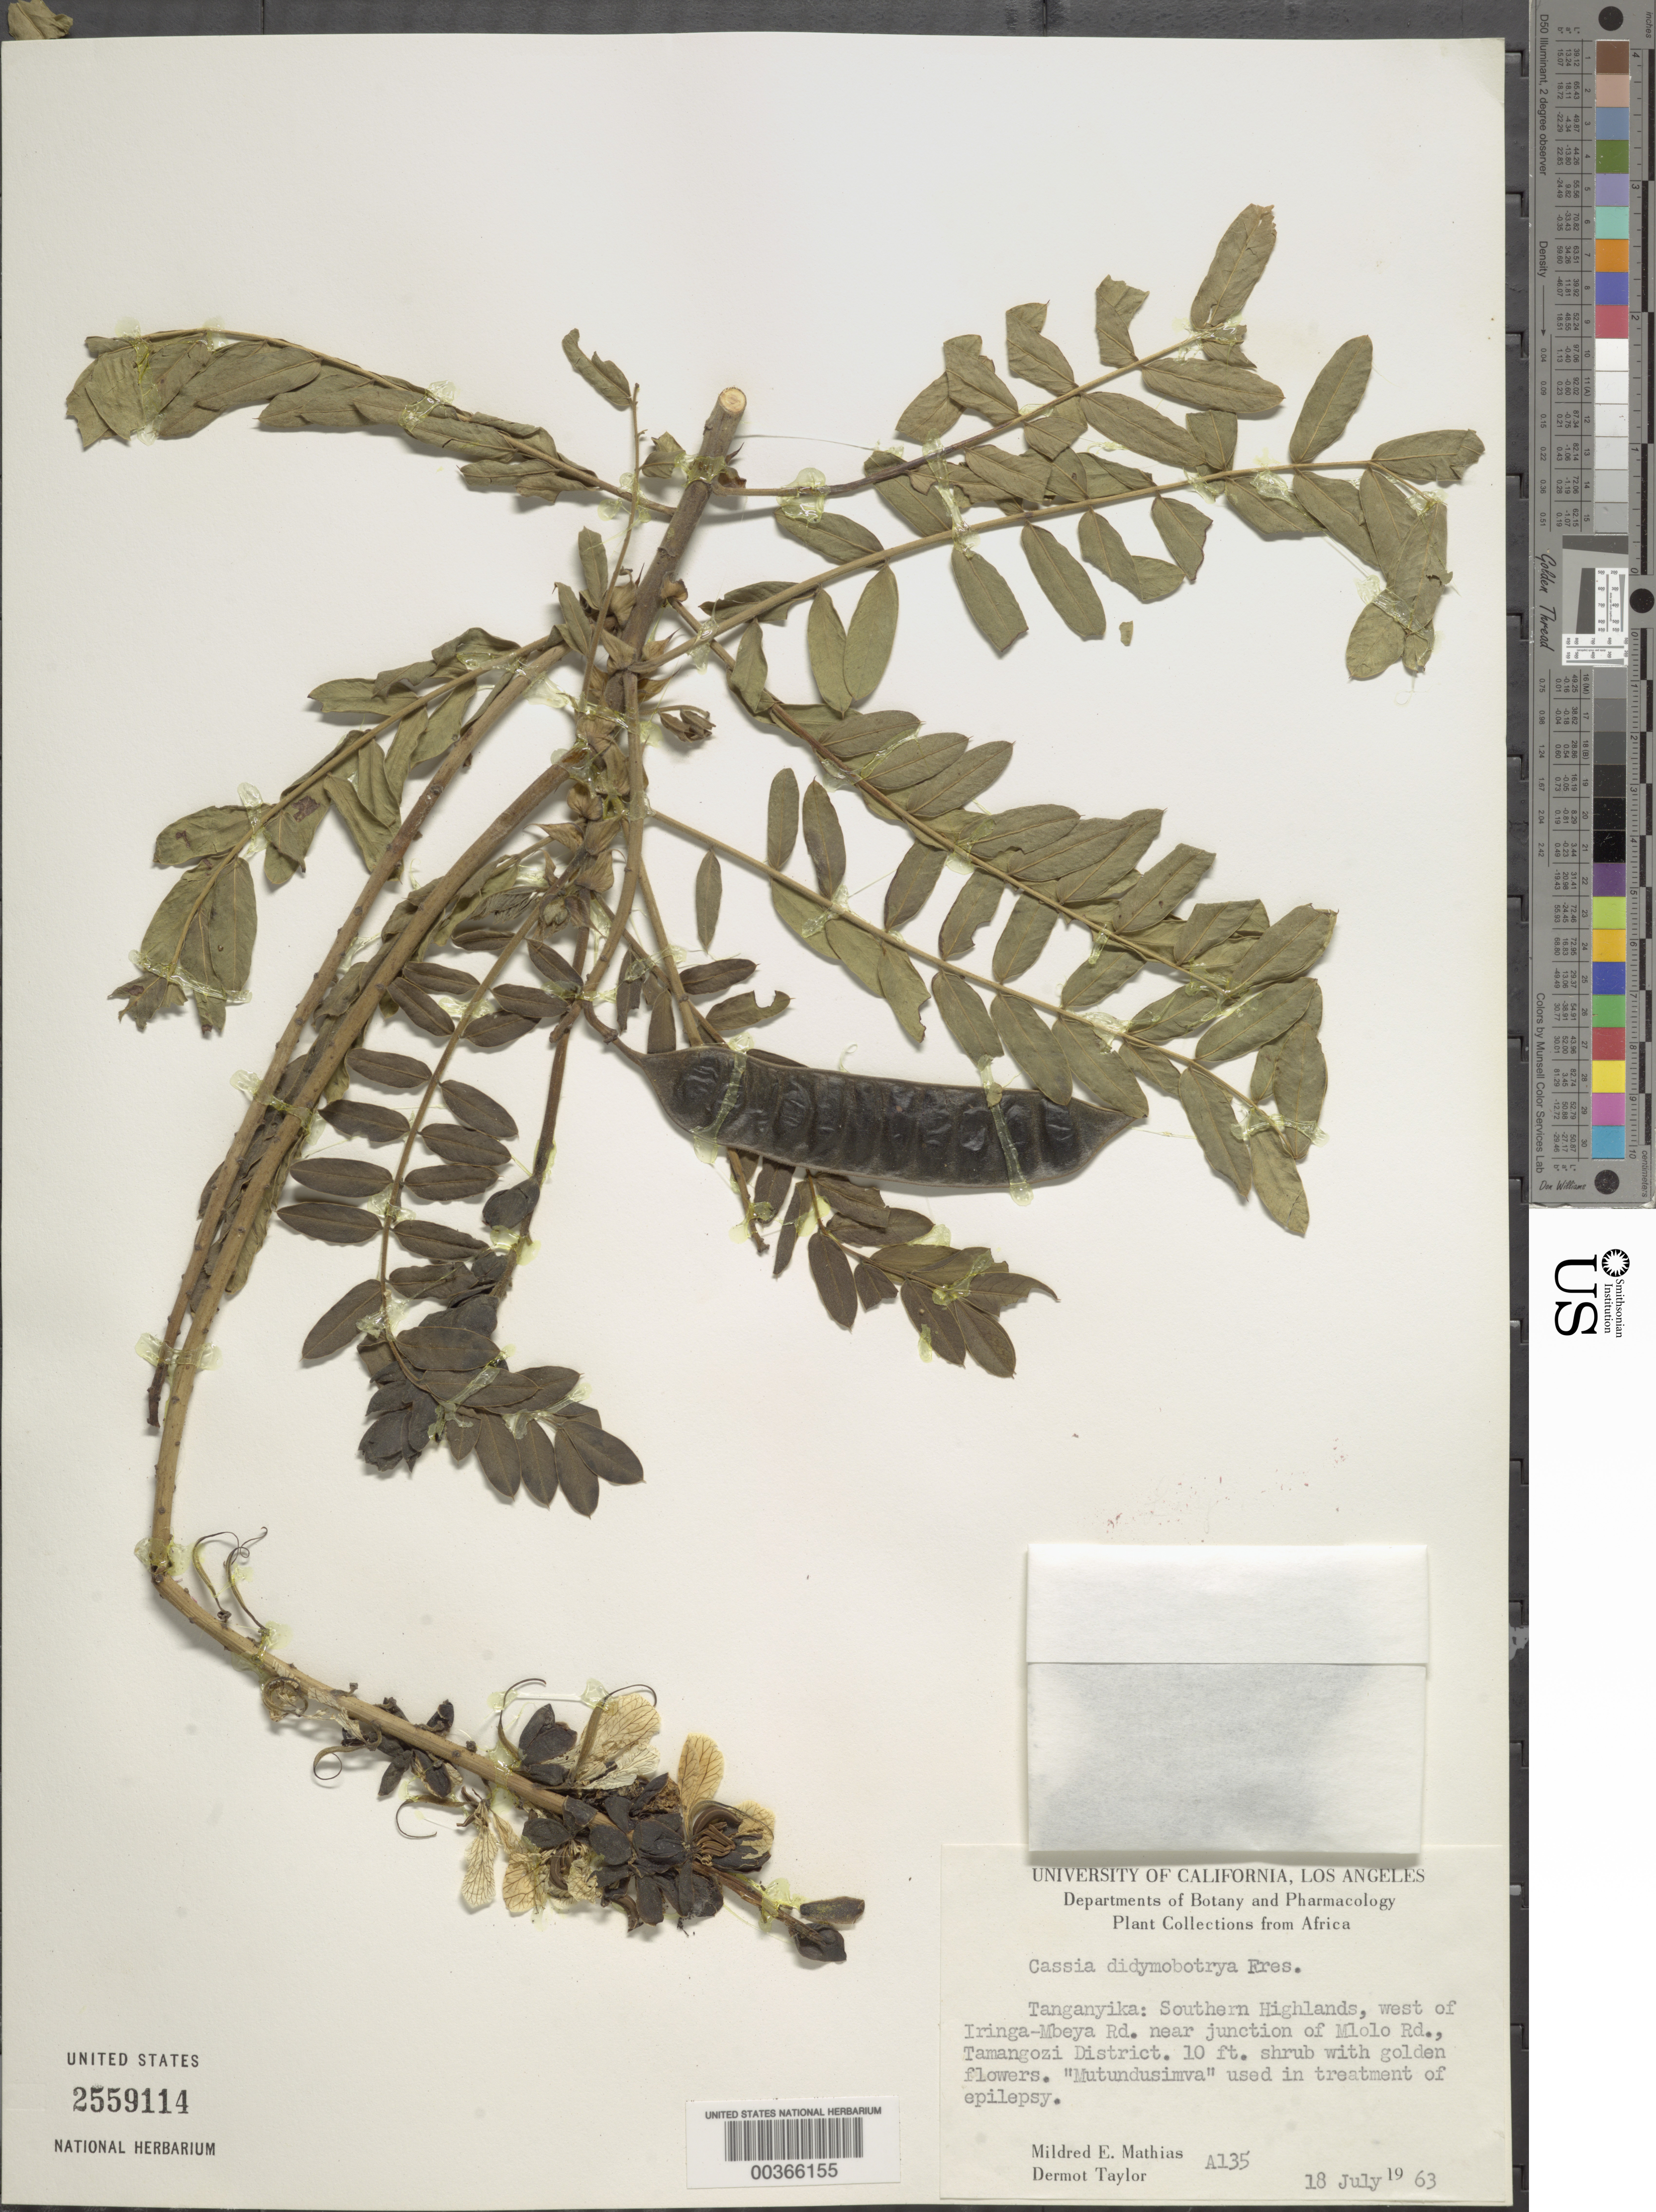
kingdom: Plantae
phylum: Tracheophyta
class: Magnoliopsida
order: Fabales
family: Fabaceae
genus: Senna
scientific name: Senna didymobotrya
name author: (Fresen.) H.S. Irwin & Barneby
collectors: M. E. Mathias & D. Taylor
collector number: A135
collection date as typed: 18 Jul 1963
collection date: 1963-07-18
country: Tanzania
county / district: Tamangozi Dist.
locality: Southern highlands w of iringa-mbeya road near junction of mlolo road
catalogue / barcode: US 2559114